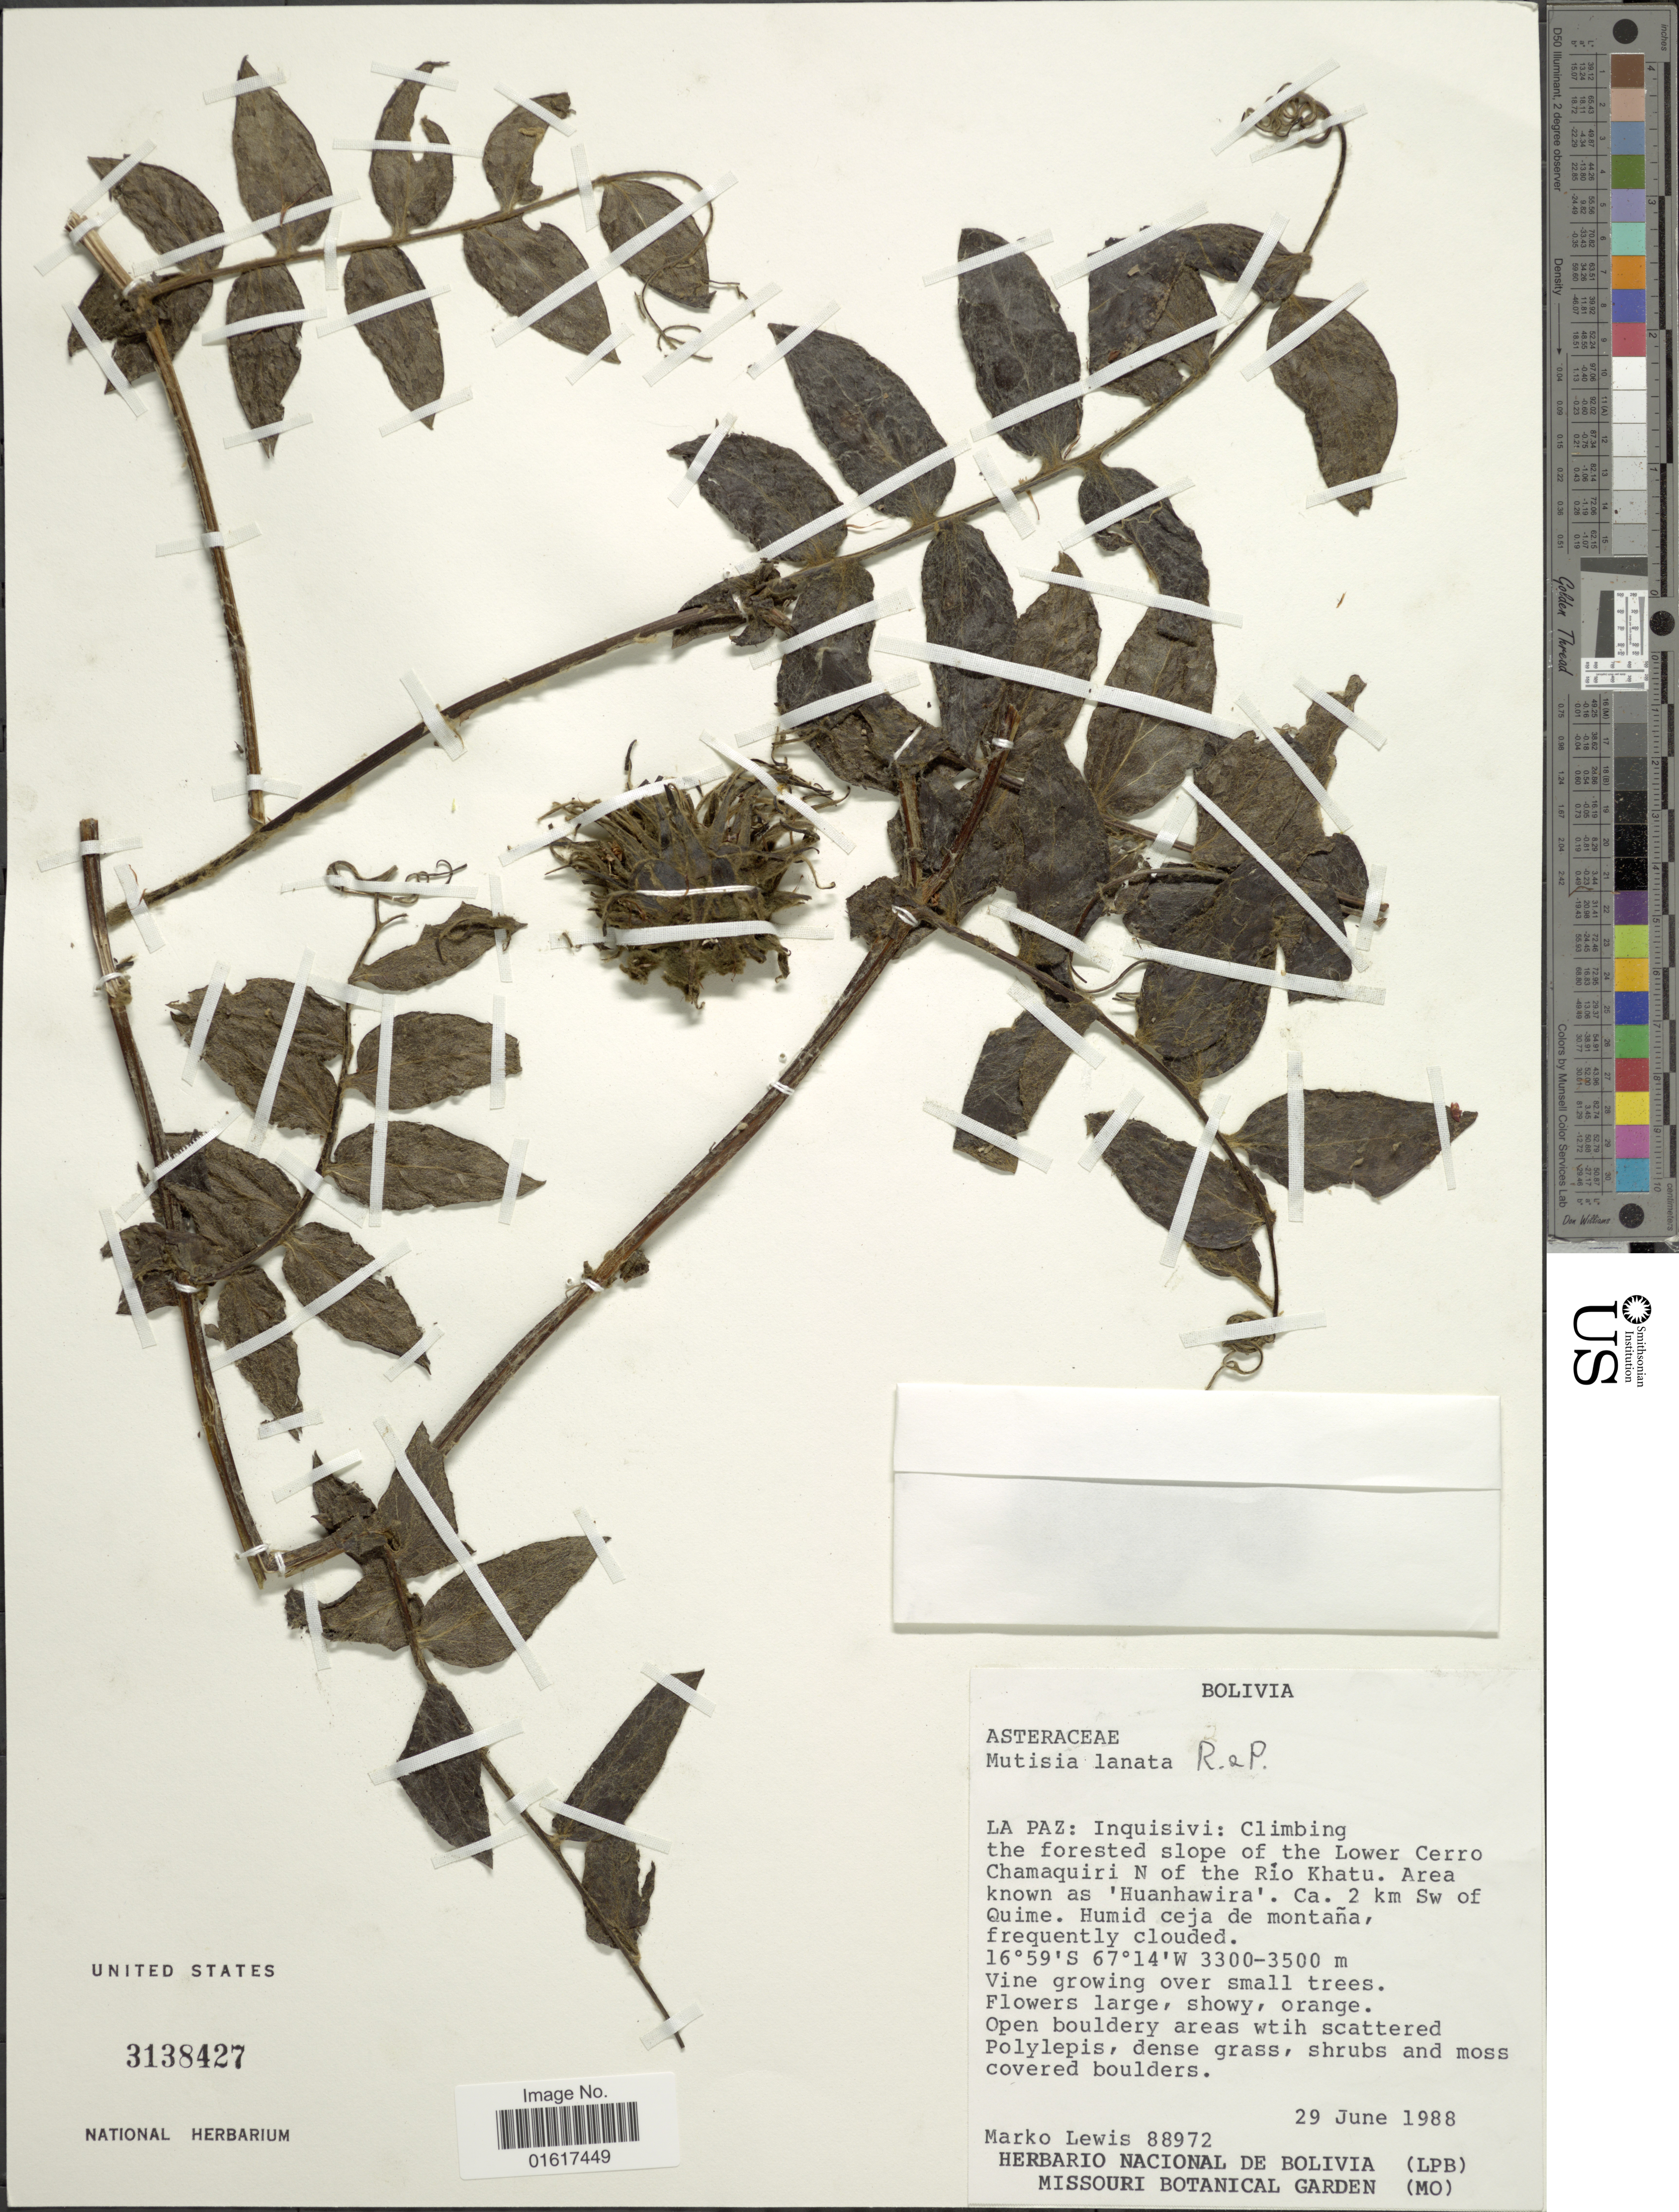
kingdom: Plantae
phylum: Tracheophyta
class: Magnoliopsida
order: Asterales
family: Asteraceae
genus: Mutisia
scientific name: Mutisia lanata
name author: Ruiz & Pav.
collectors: M. A. Lewis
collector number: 88972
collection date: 1988-06-29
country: Bolivia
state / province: La Paz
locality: Inquisivi: Climbing the forested slope of the Lower Cerro Chamaquiri N of the Rio Khatu. Area known as 'Huanhawira'. Ca. 2 km Sw of Quime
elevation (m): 3300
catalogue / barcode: US 3138427